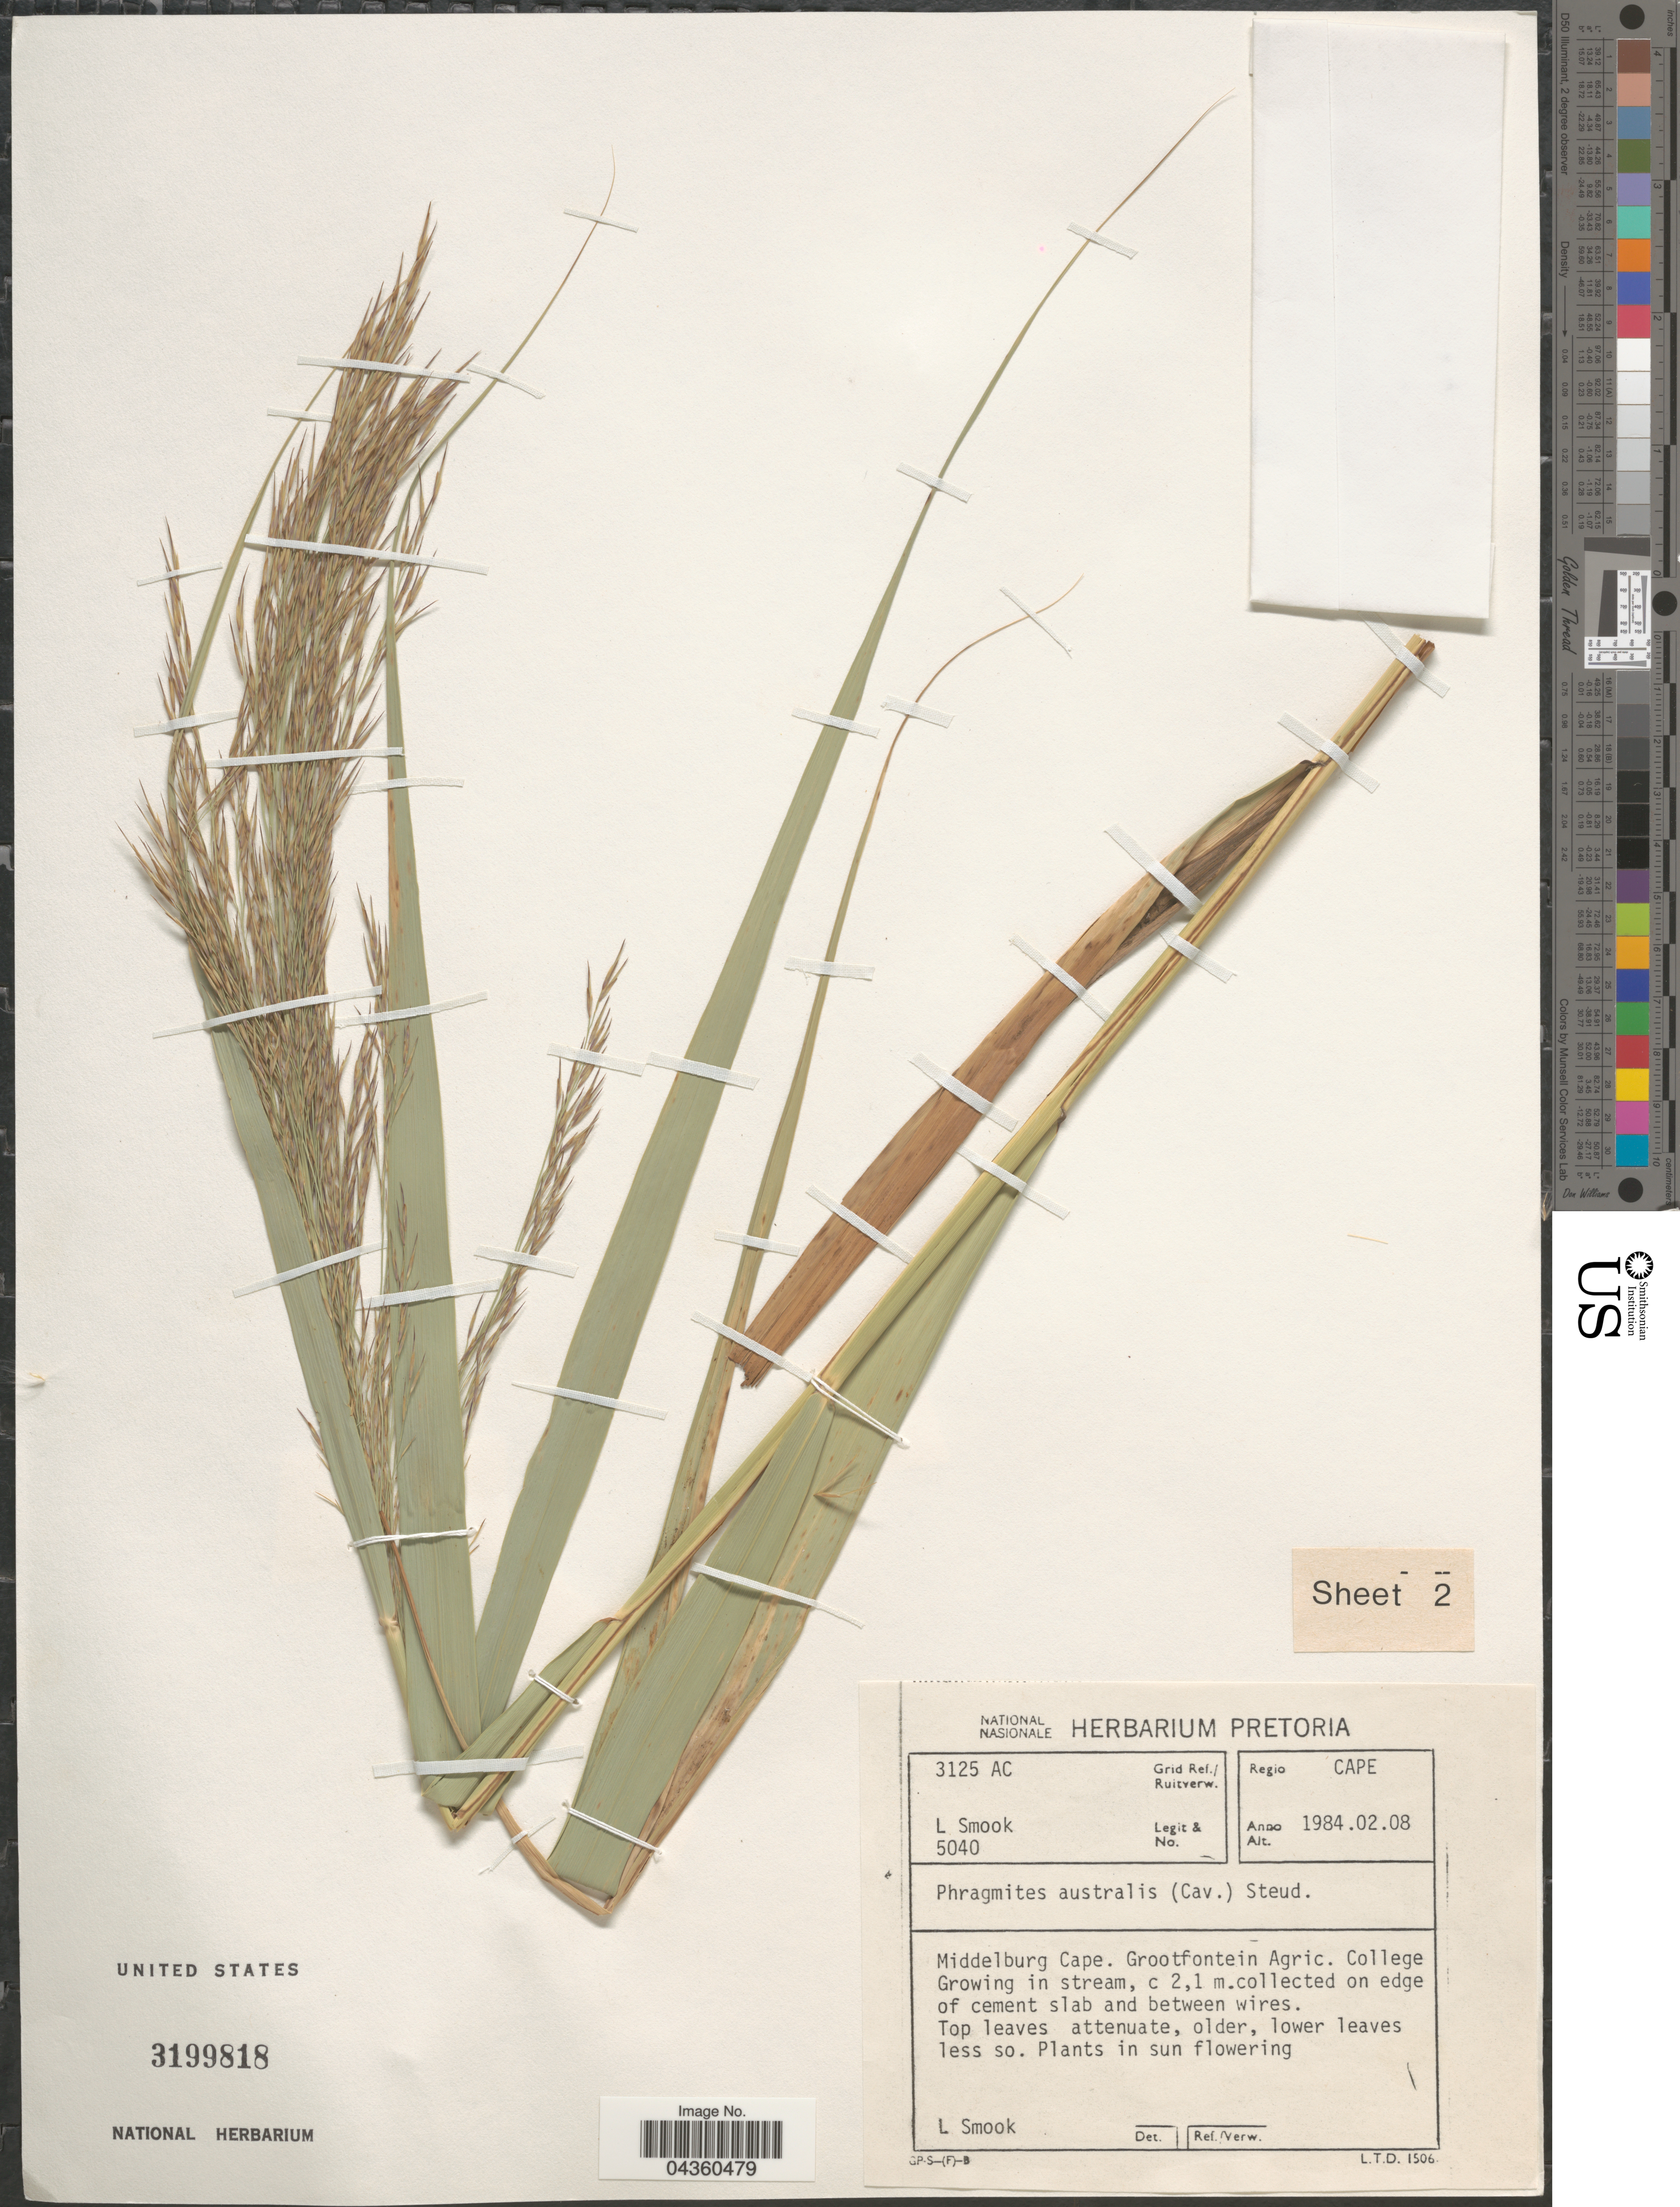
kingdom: Plantae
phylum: Tracheophyta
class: Liliopsida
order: Poales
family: Poaceae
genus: Phragmites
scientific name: Phragmites australis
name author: (Cav.) Trin. ex Steud.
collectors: L. Smook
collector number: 5040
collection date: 1984-02-08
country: South Africa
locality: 3125 AC Grid Ref./Ruitverw. Regio Cape. Middelburg Cape. Grootfontein Agric. College.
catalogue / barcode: US 3199818